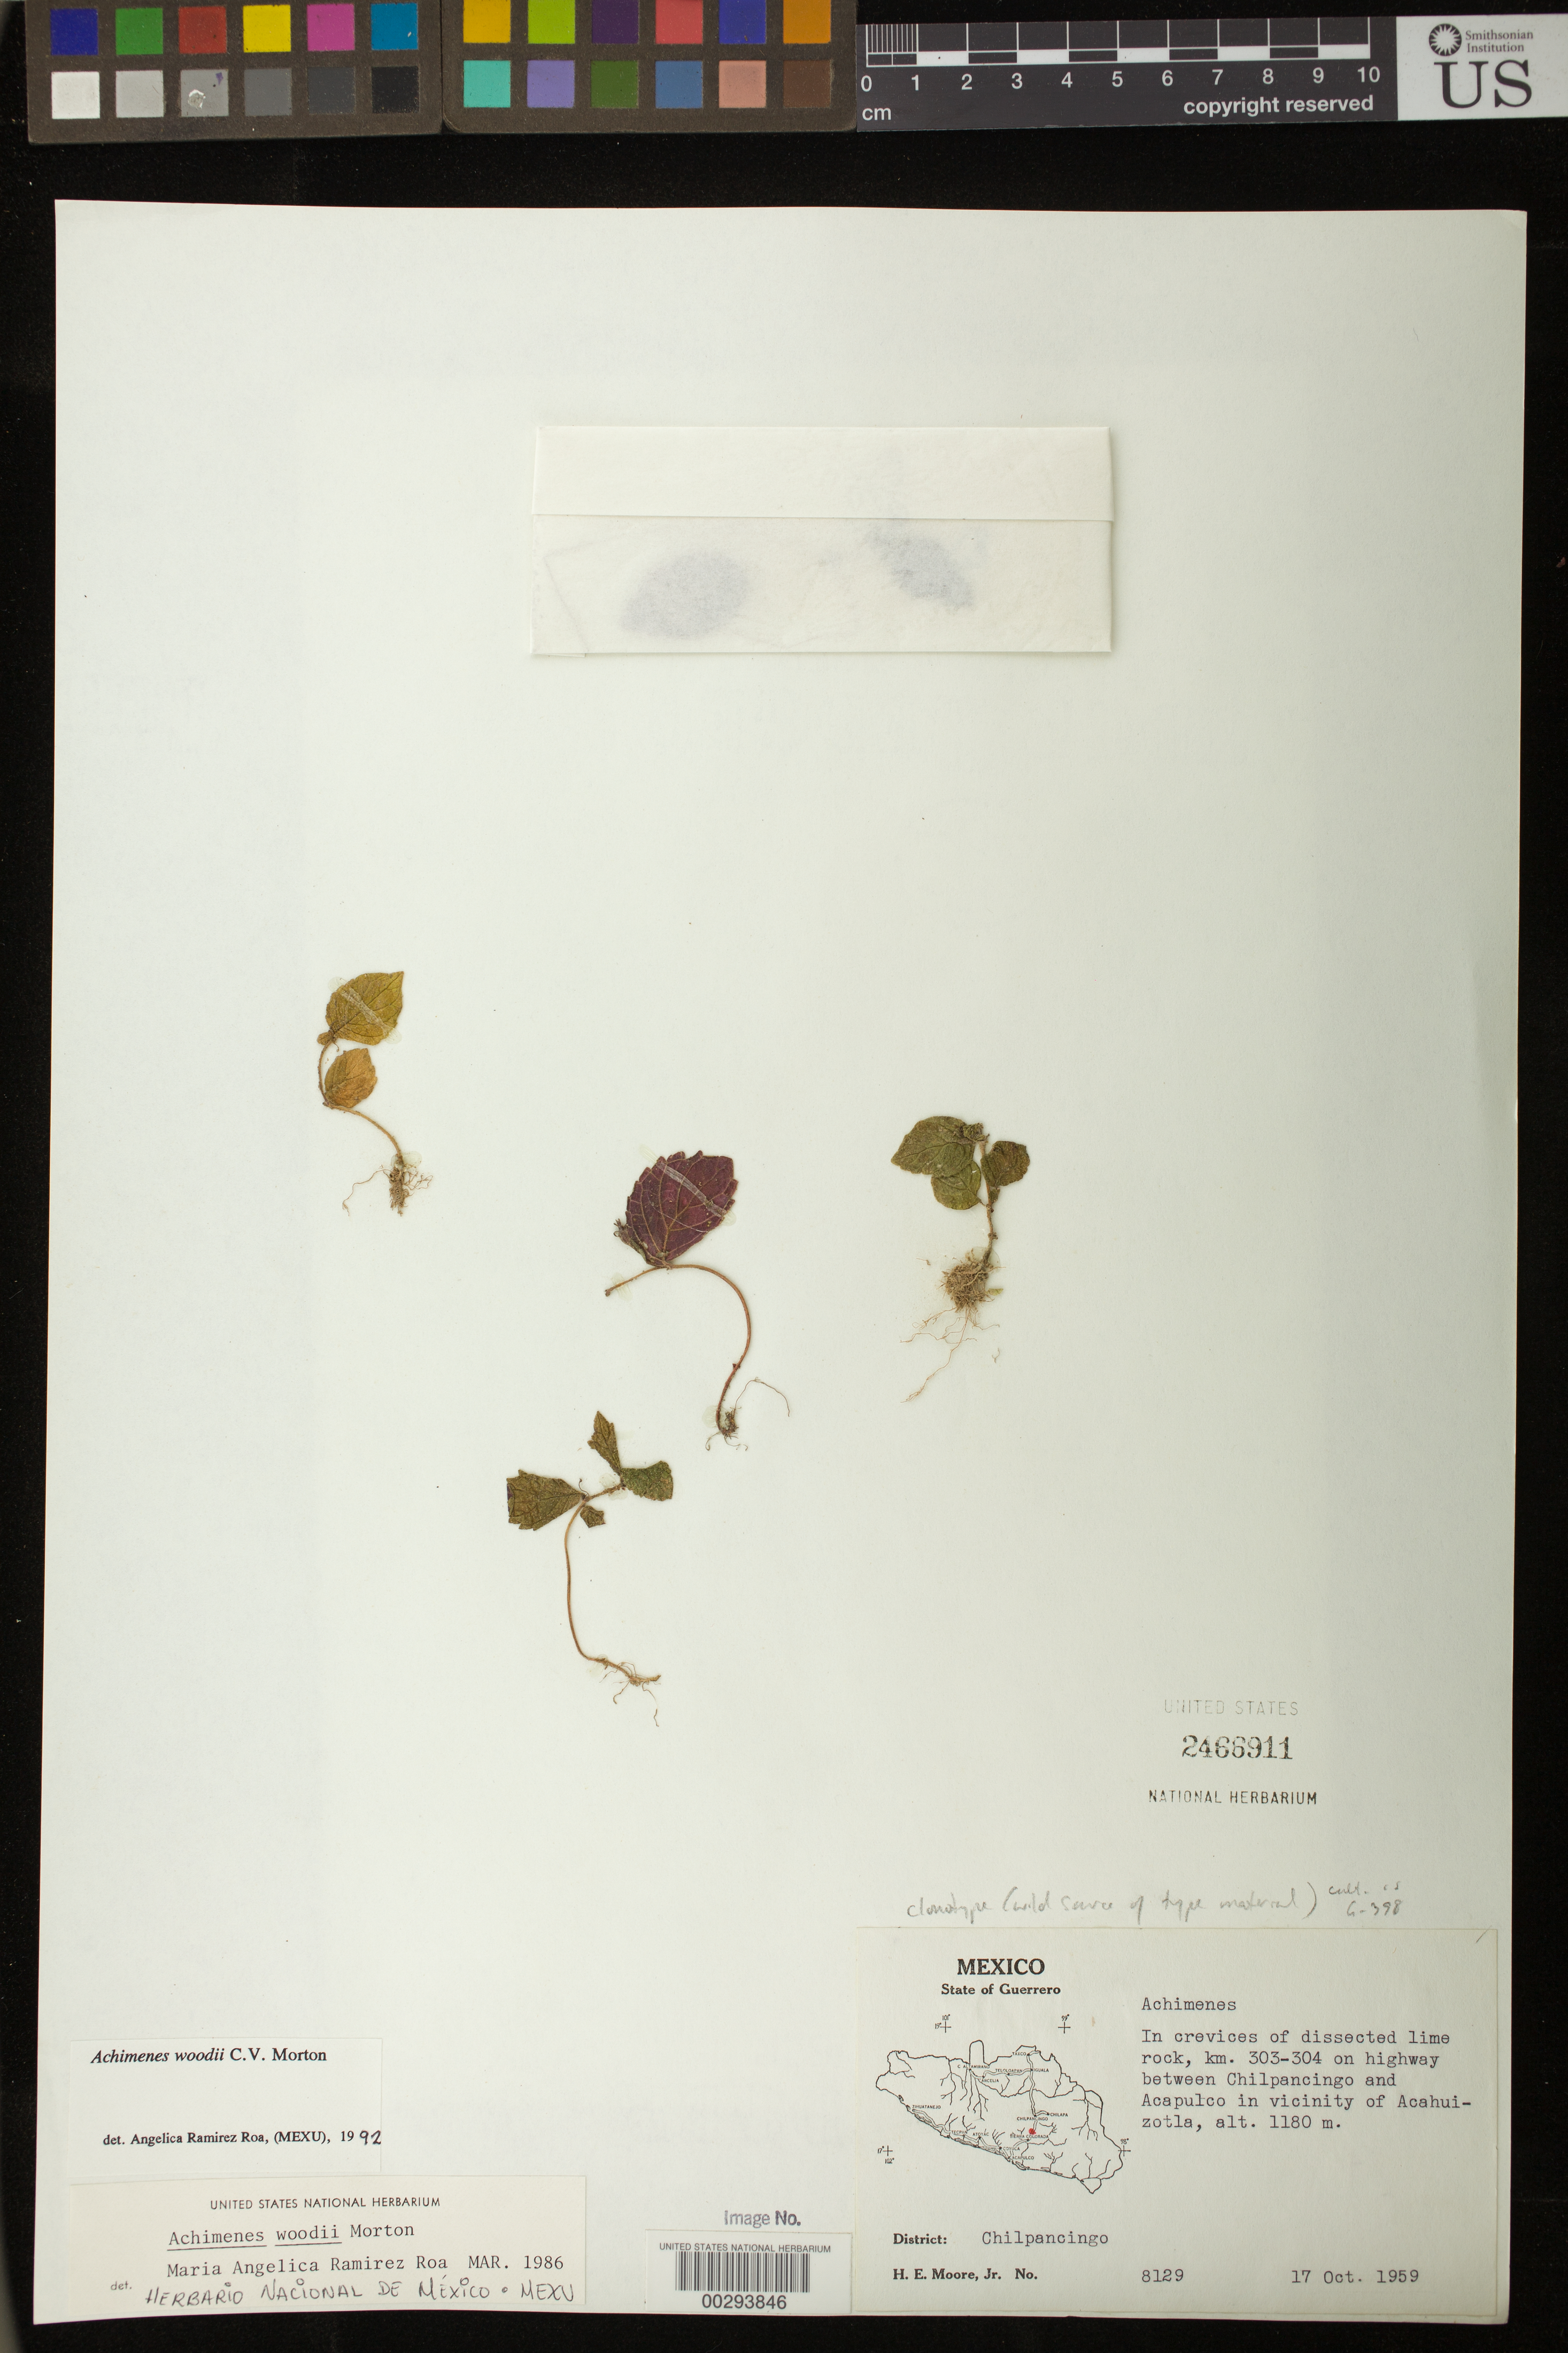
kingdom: Plantae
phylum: Tracheophyta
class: Magnoliopsida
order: Lamiales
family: Gesneriaceae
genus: Achimenes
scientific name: Achimenes woodii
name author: C.V. Morton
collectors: H. E. Moore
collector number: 8129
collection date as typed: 17 Oct 1959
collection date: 1959-10-17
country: Mexico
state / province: Guerrero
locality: In crevices of dissected lime rock, km 303-304 on highway between Chilpancingo and Acapulco in vicinity of Acahuizotla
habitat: In crevices of dissected lime rock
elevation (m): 1180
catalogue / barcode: US 2466911